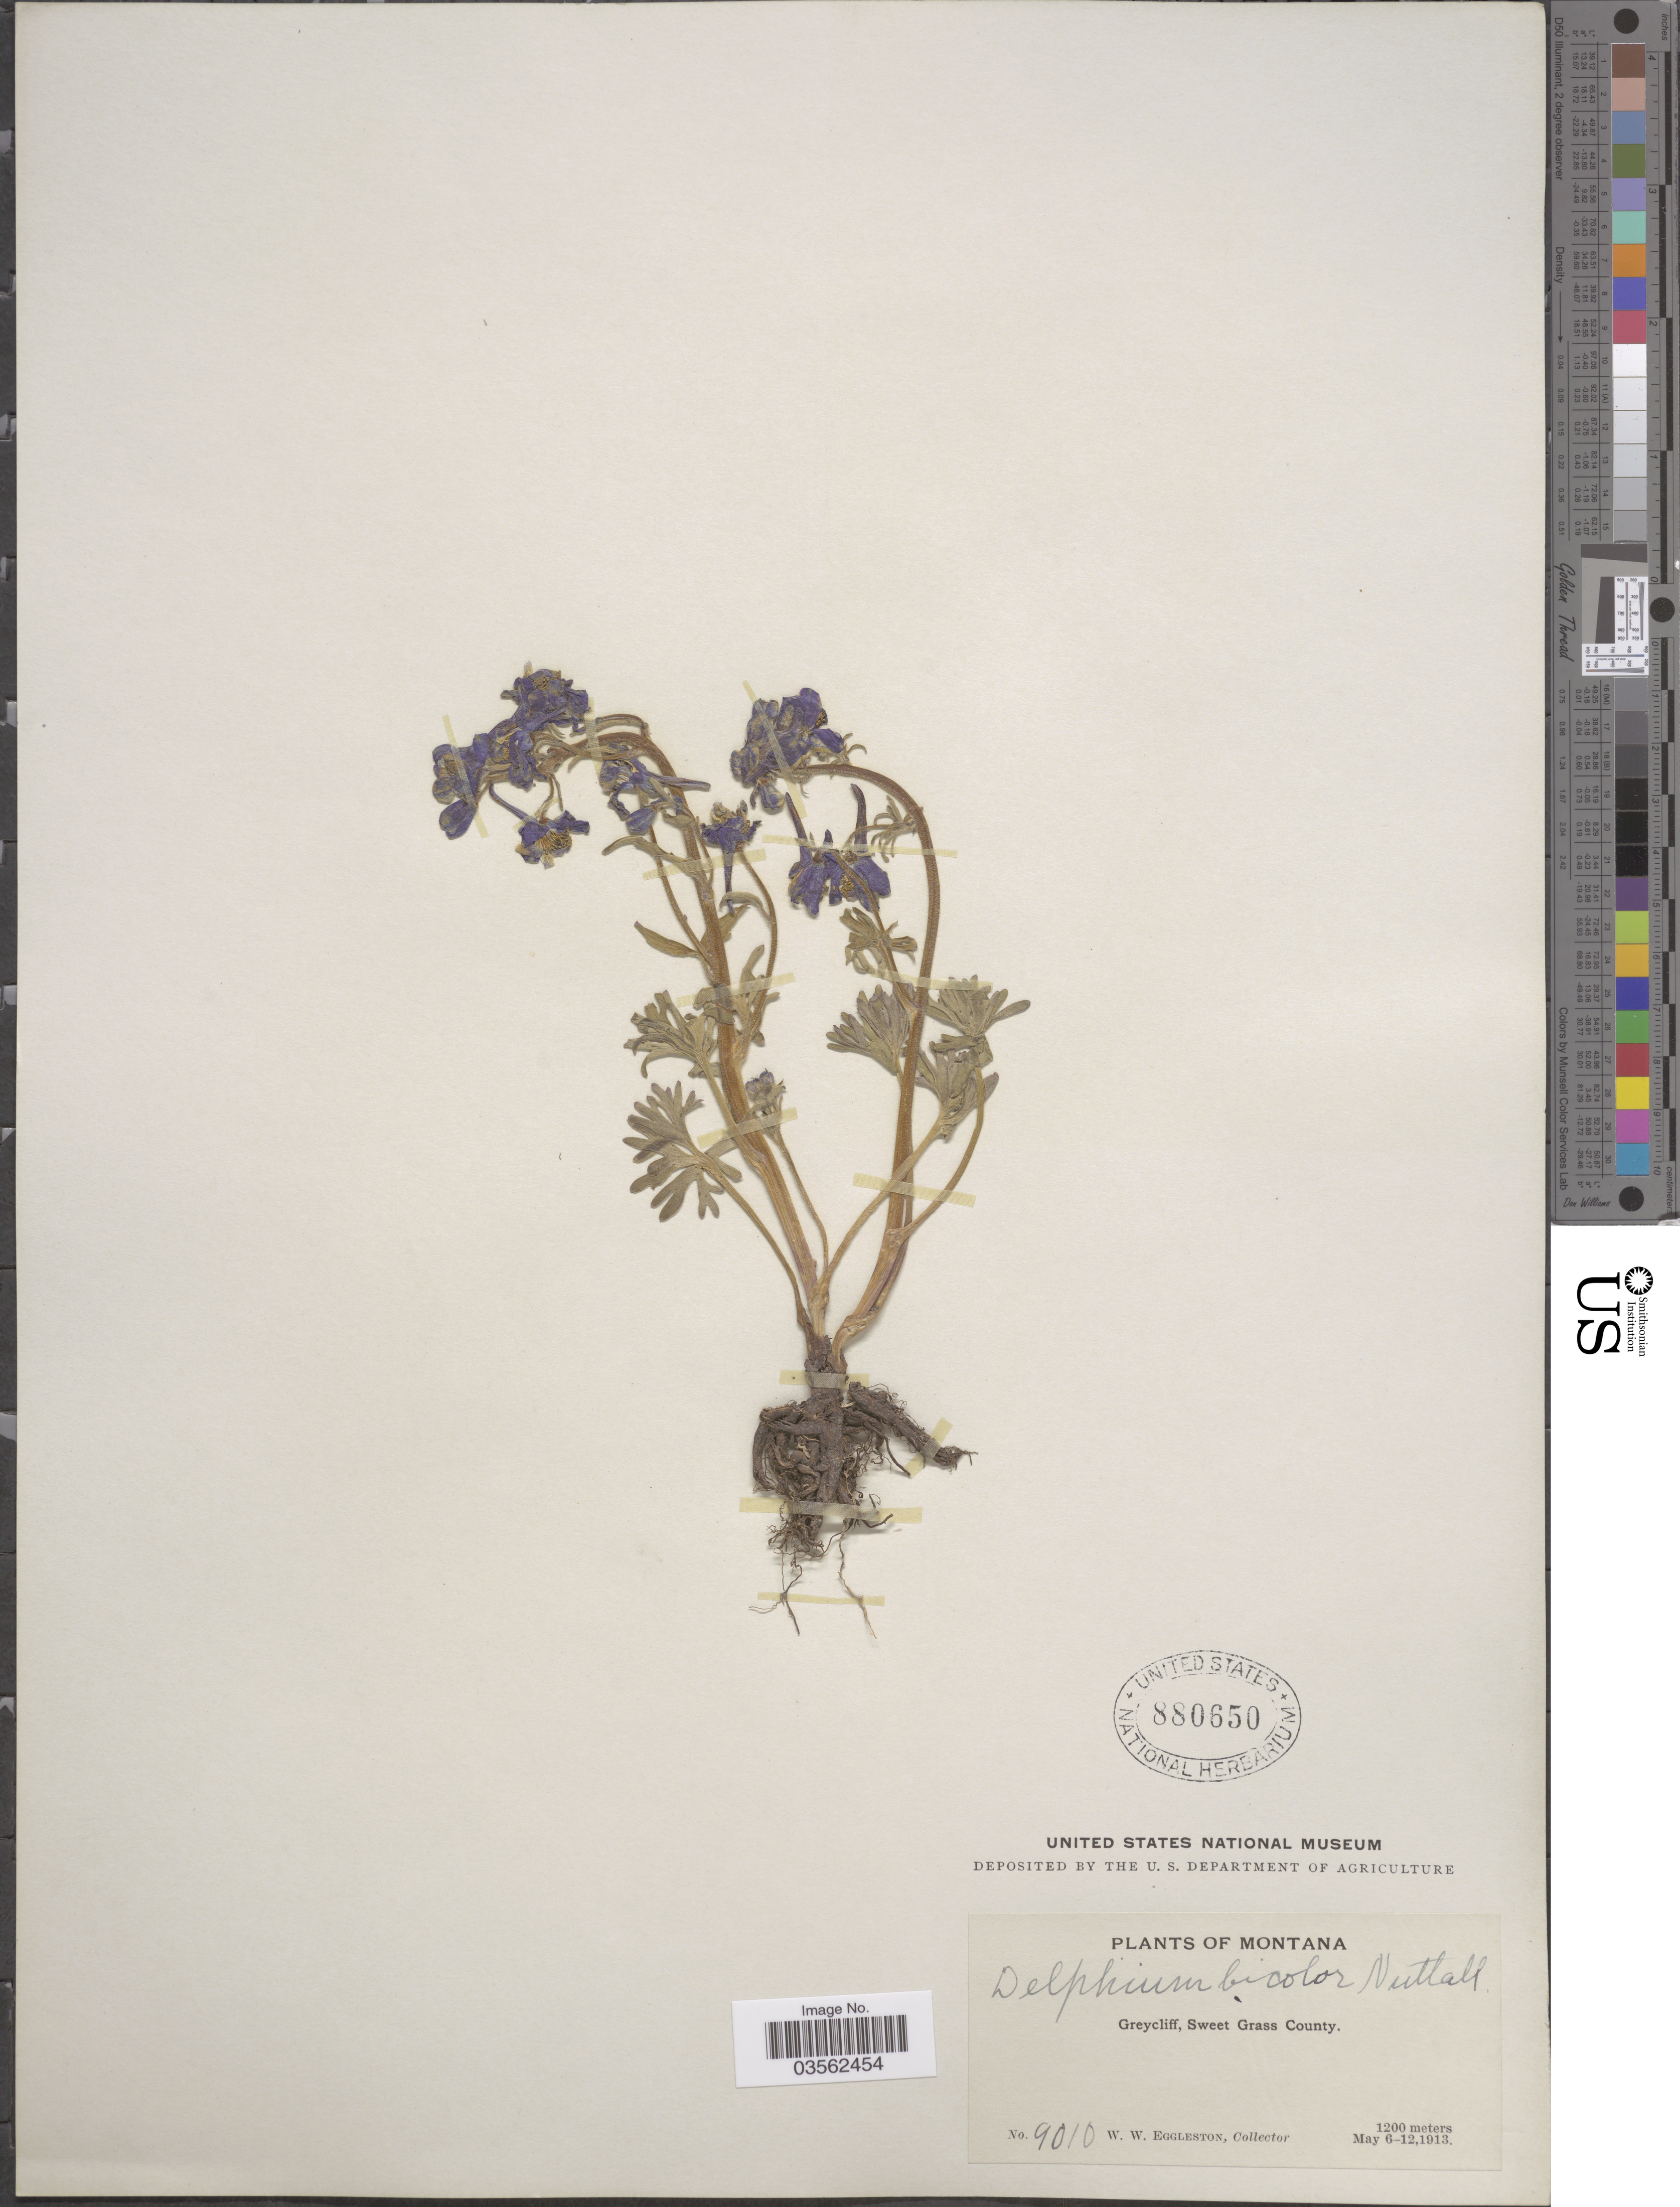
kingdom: Plantae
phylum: Tracheophyta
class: Magnoliopsida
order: Ranunculales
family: Ranunculaceae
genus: Delphinium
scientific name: Delphinium bicolor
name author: Nutt.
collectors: W. W. Eggleston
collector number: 9010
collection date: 1913-05-06/1913-05-12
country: United States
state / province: Montana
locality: Greycliff, Sweet Grass County.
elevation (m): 1200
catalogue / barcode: US 880650